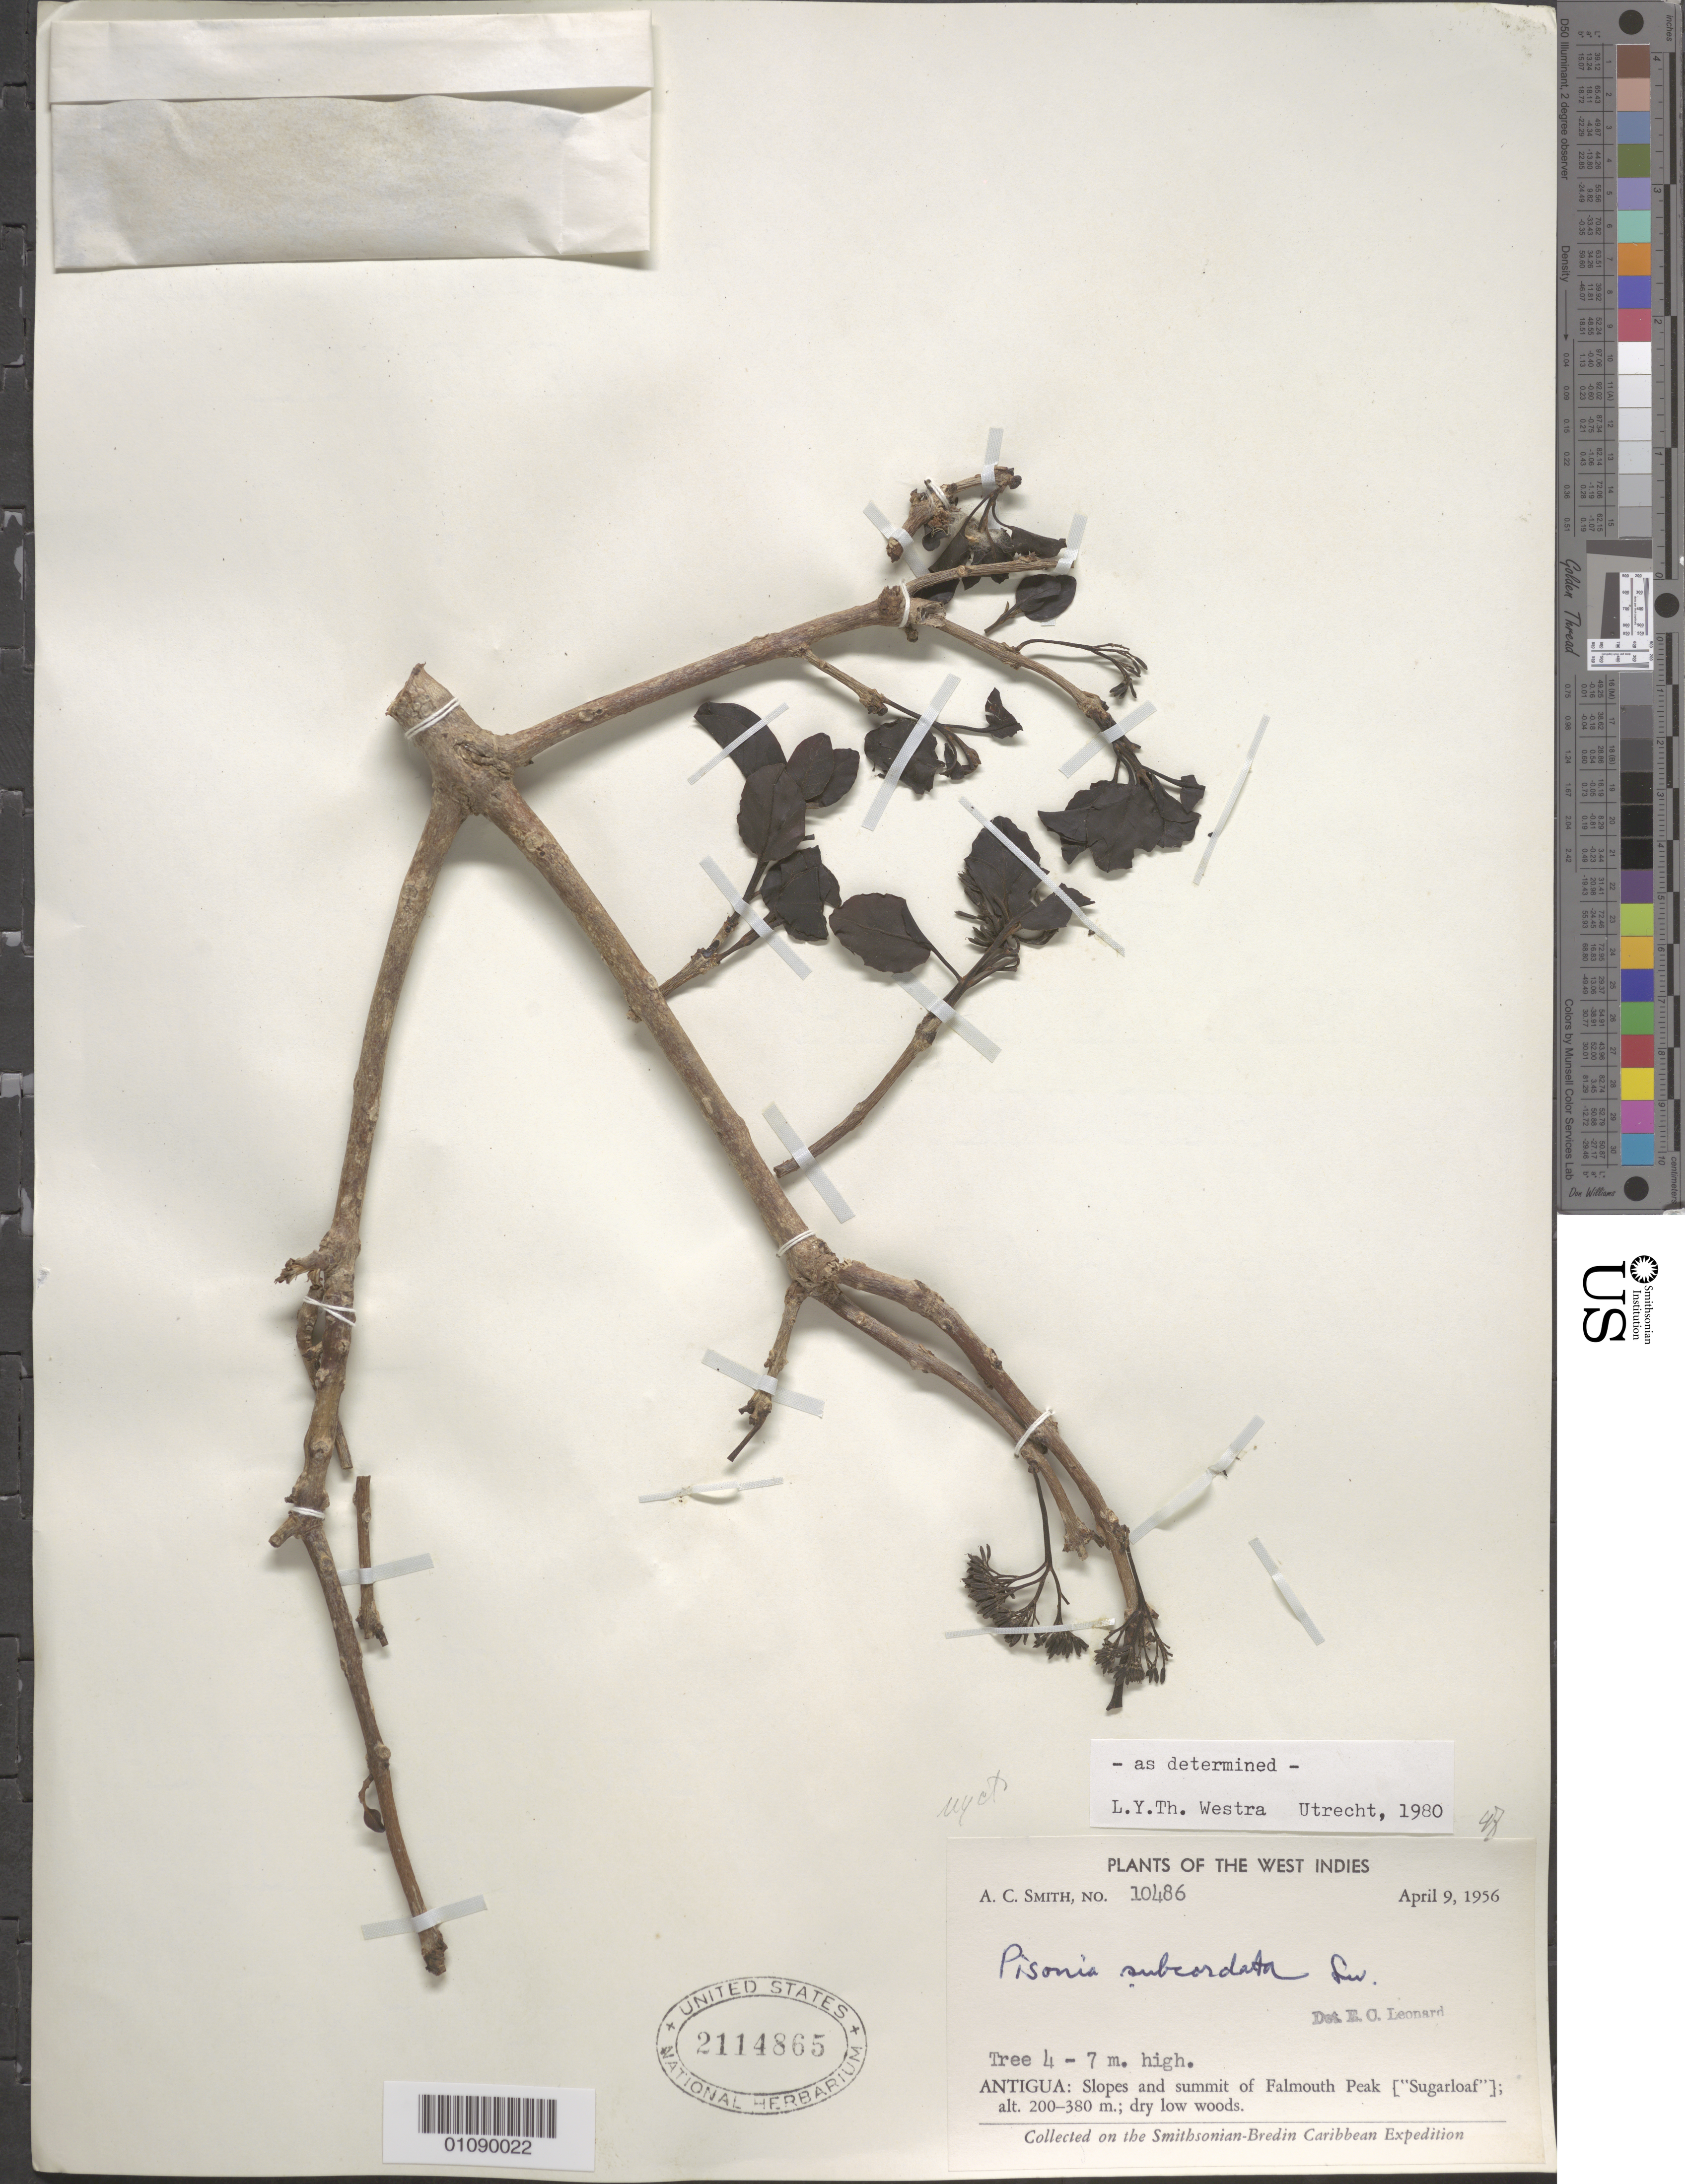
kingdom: Plantae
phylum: Tracheophyta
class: Magnoliopsida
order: Caryophyllales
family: Nyctaginaceae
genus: Pisonia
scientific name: Pisonia subcordata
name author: Sw.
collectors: A. C. Smith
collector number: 10486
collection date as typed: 09 Apr 1956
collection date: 1956-04-09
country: Antigua and Barbuda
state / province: Saint Paul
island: Antigua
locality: Slopes and summit of Falmouth Peak ("Sugarloaf")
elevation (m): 200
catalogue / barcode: US 2114865